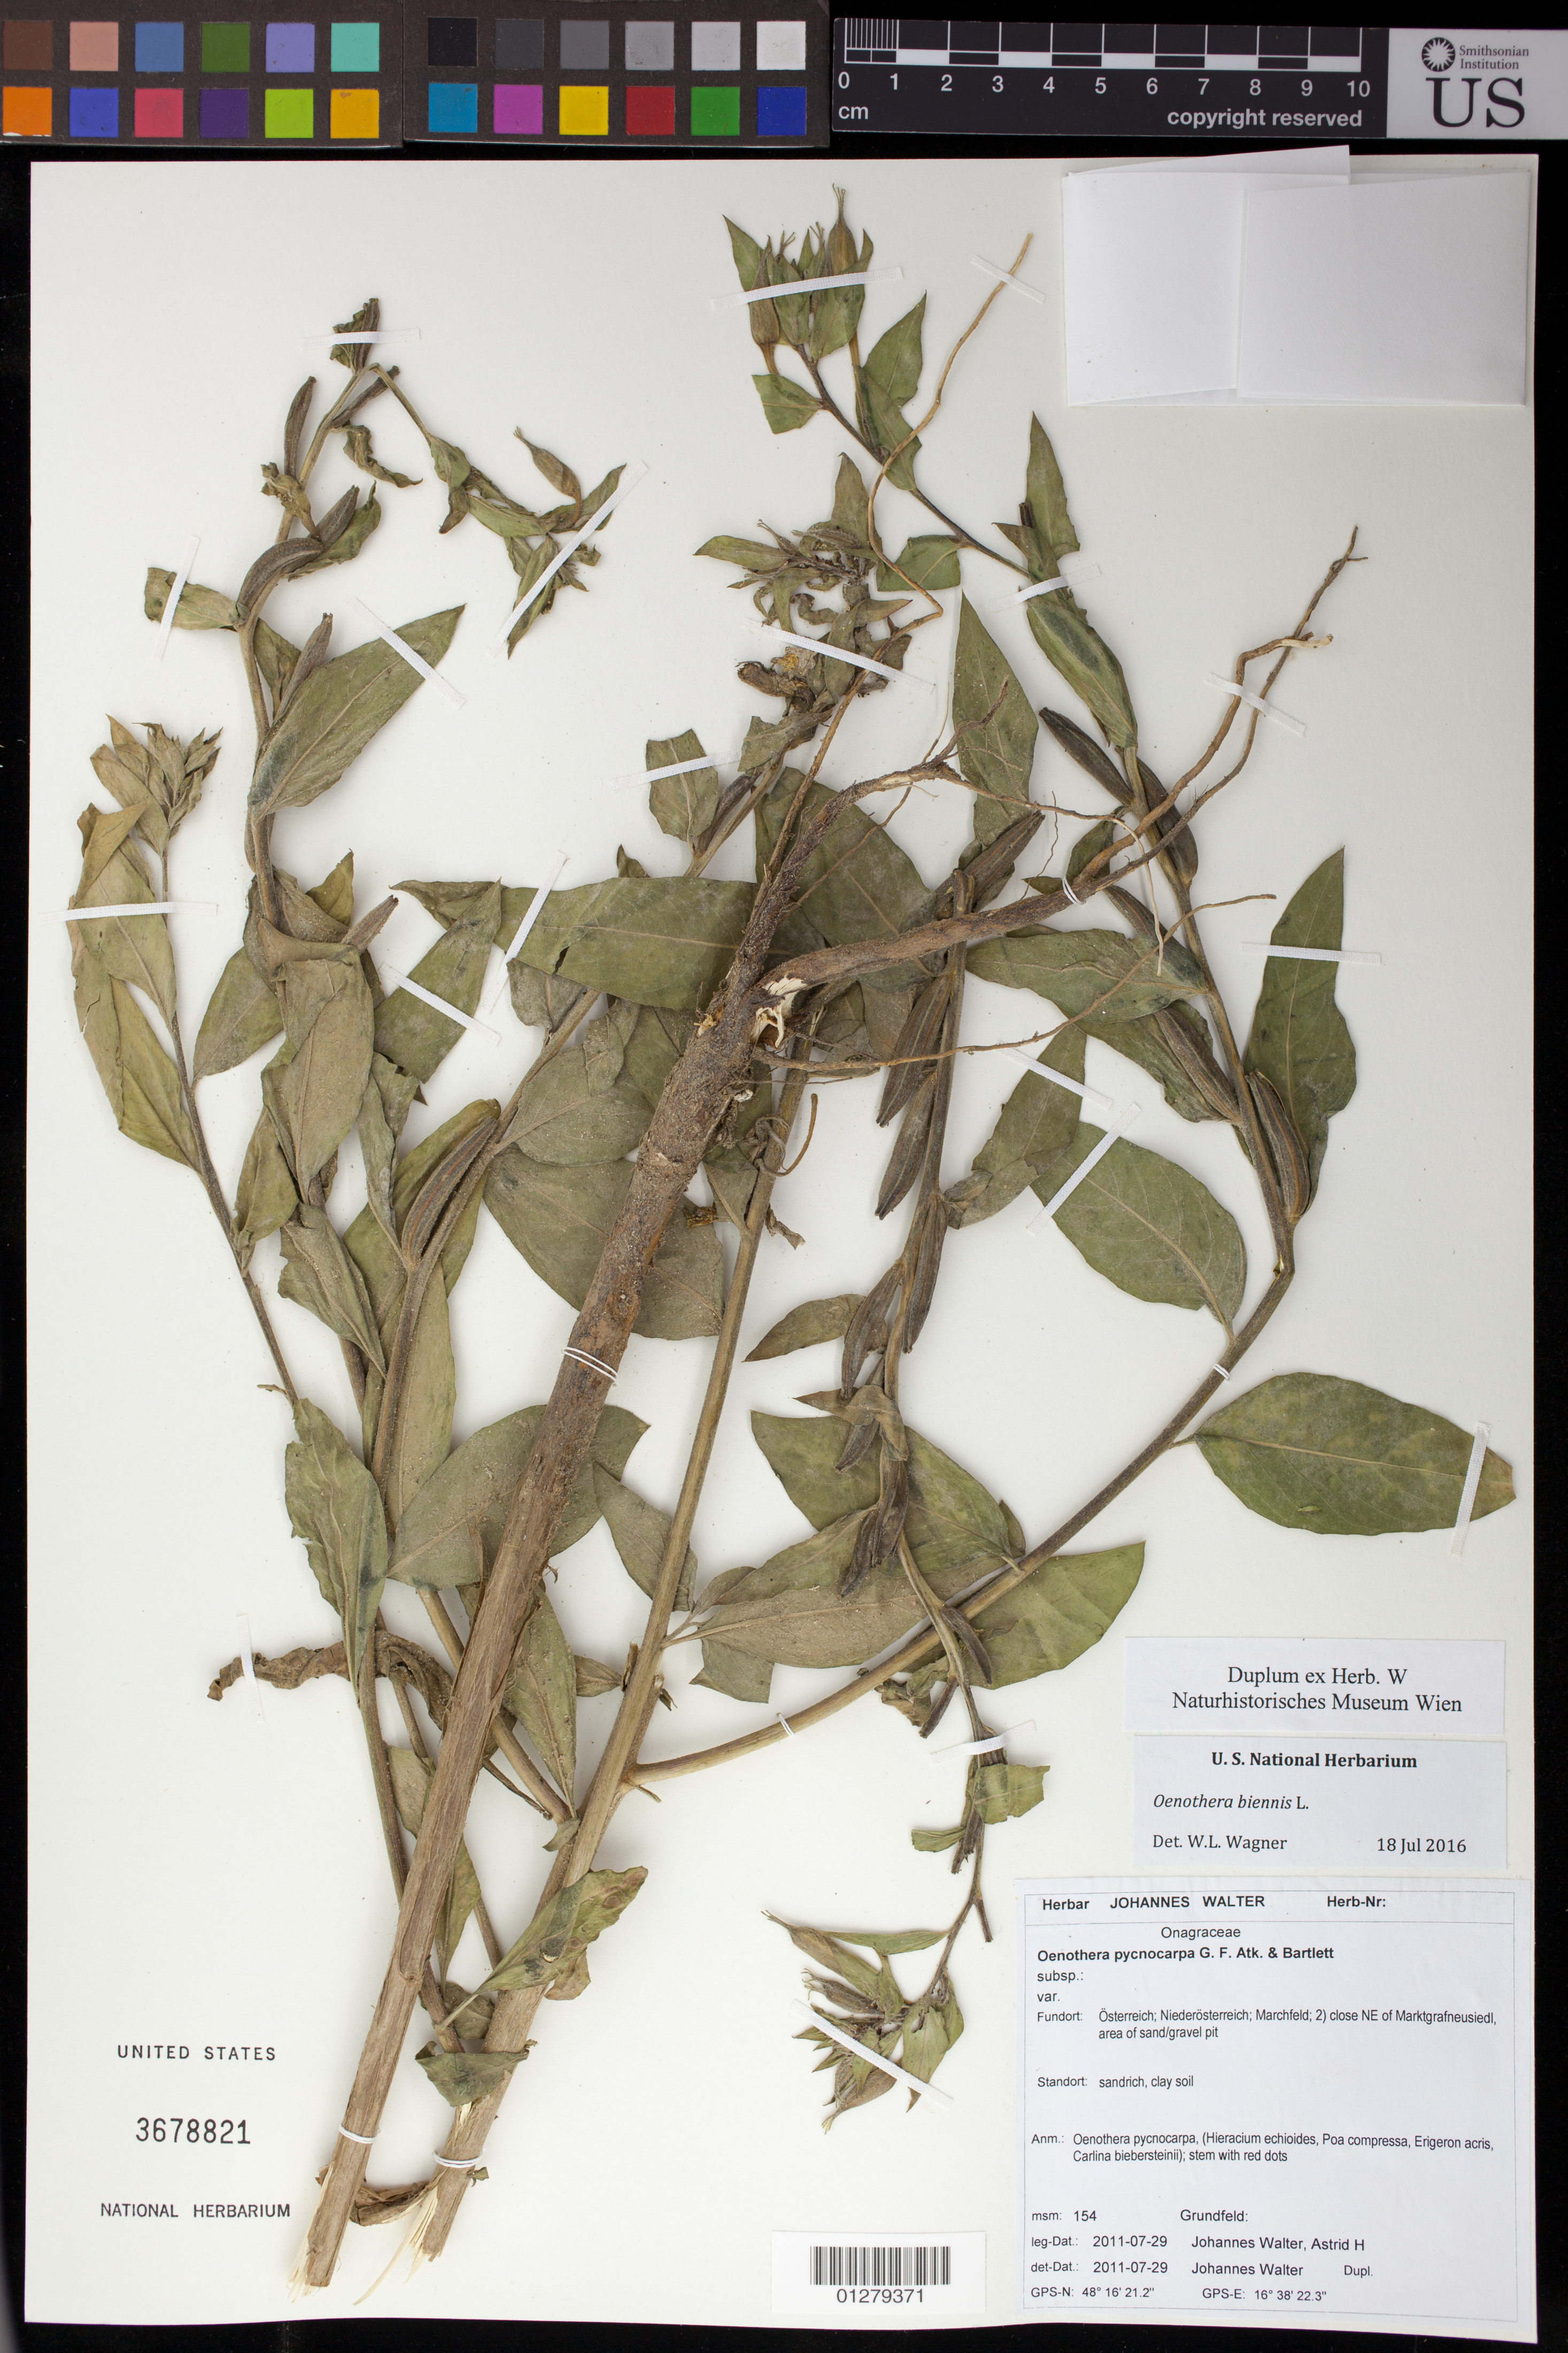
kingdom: Plantae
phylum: Tracheophyta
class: Magnoliopsida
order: Myrtales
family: Onagraceae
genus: Oenothera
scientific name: Oenothera biennis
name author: L.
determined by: Wagner, W. L., (BOT), Smithsonian Institution - National Museum of Natural History (UNITED STATES)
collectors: J. Walter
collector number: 154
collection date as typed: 2011-07-29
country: Austria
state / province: Niederosterreich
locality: Marchfeld, close NE of Marktgrafneusiedl, area of sand/gravel pit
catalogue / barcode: US 3678821